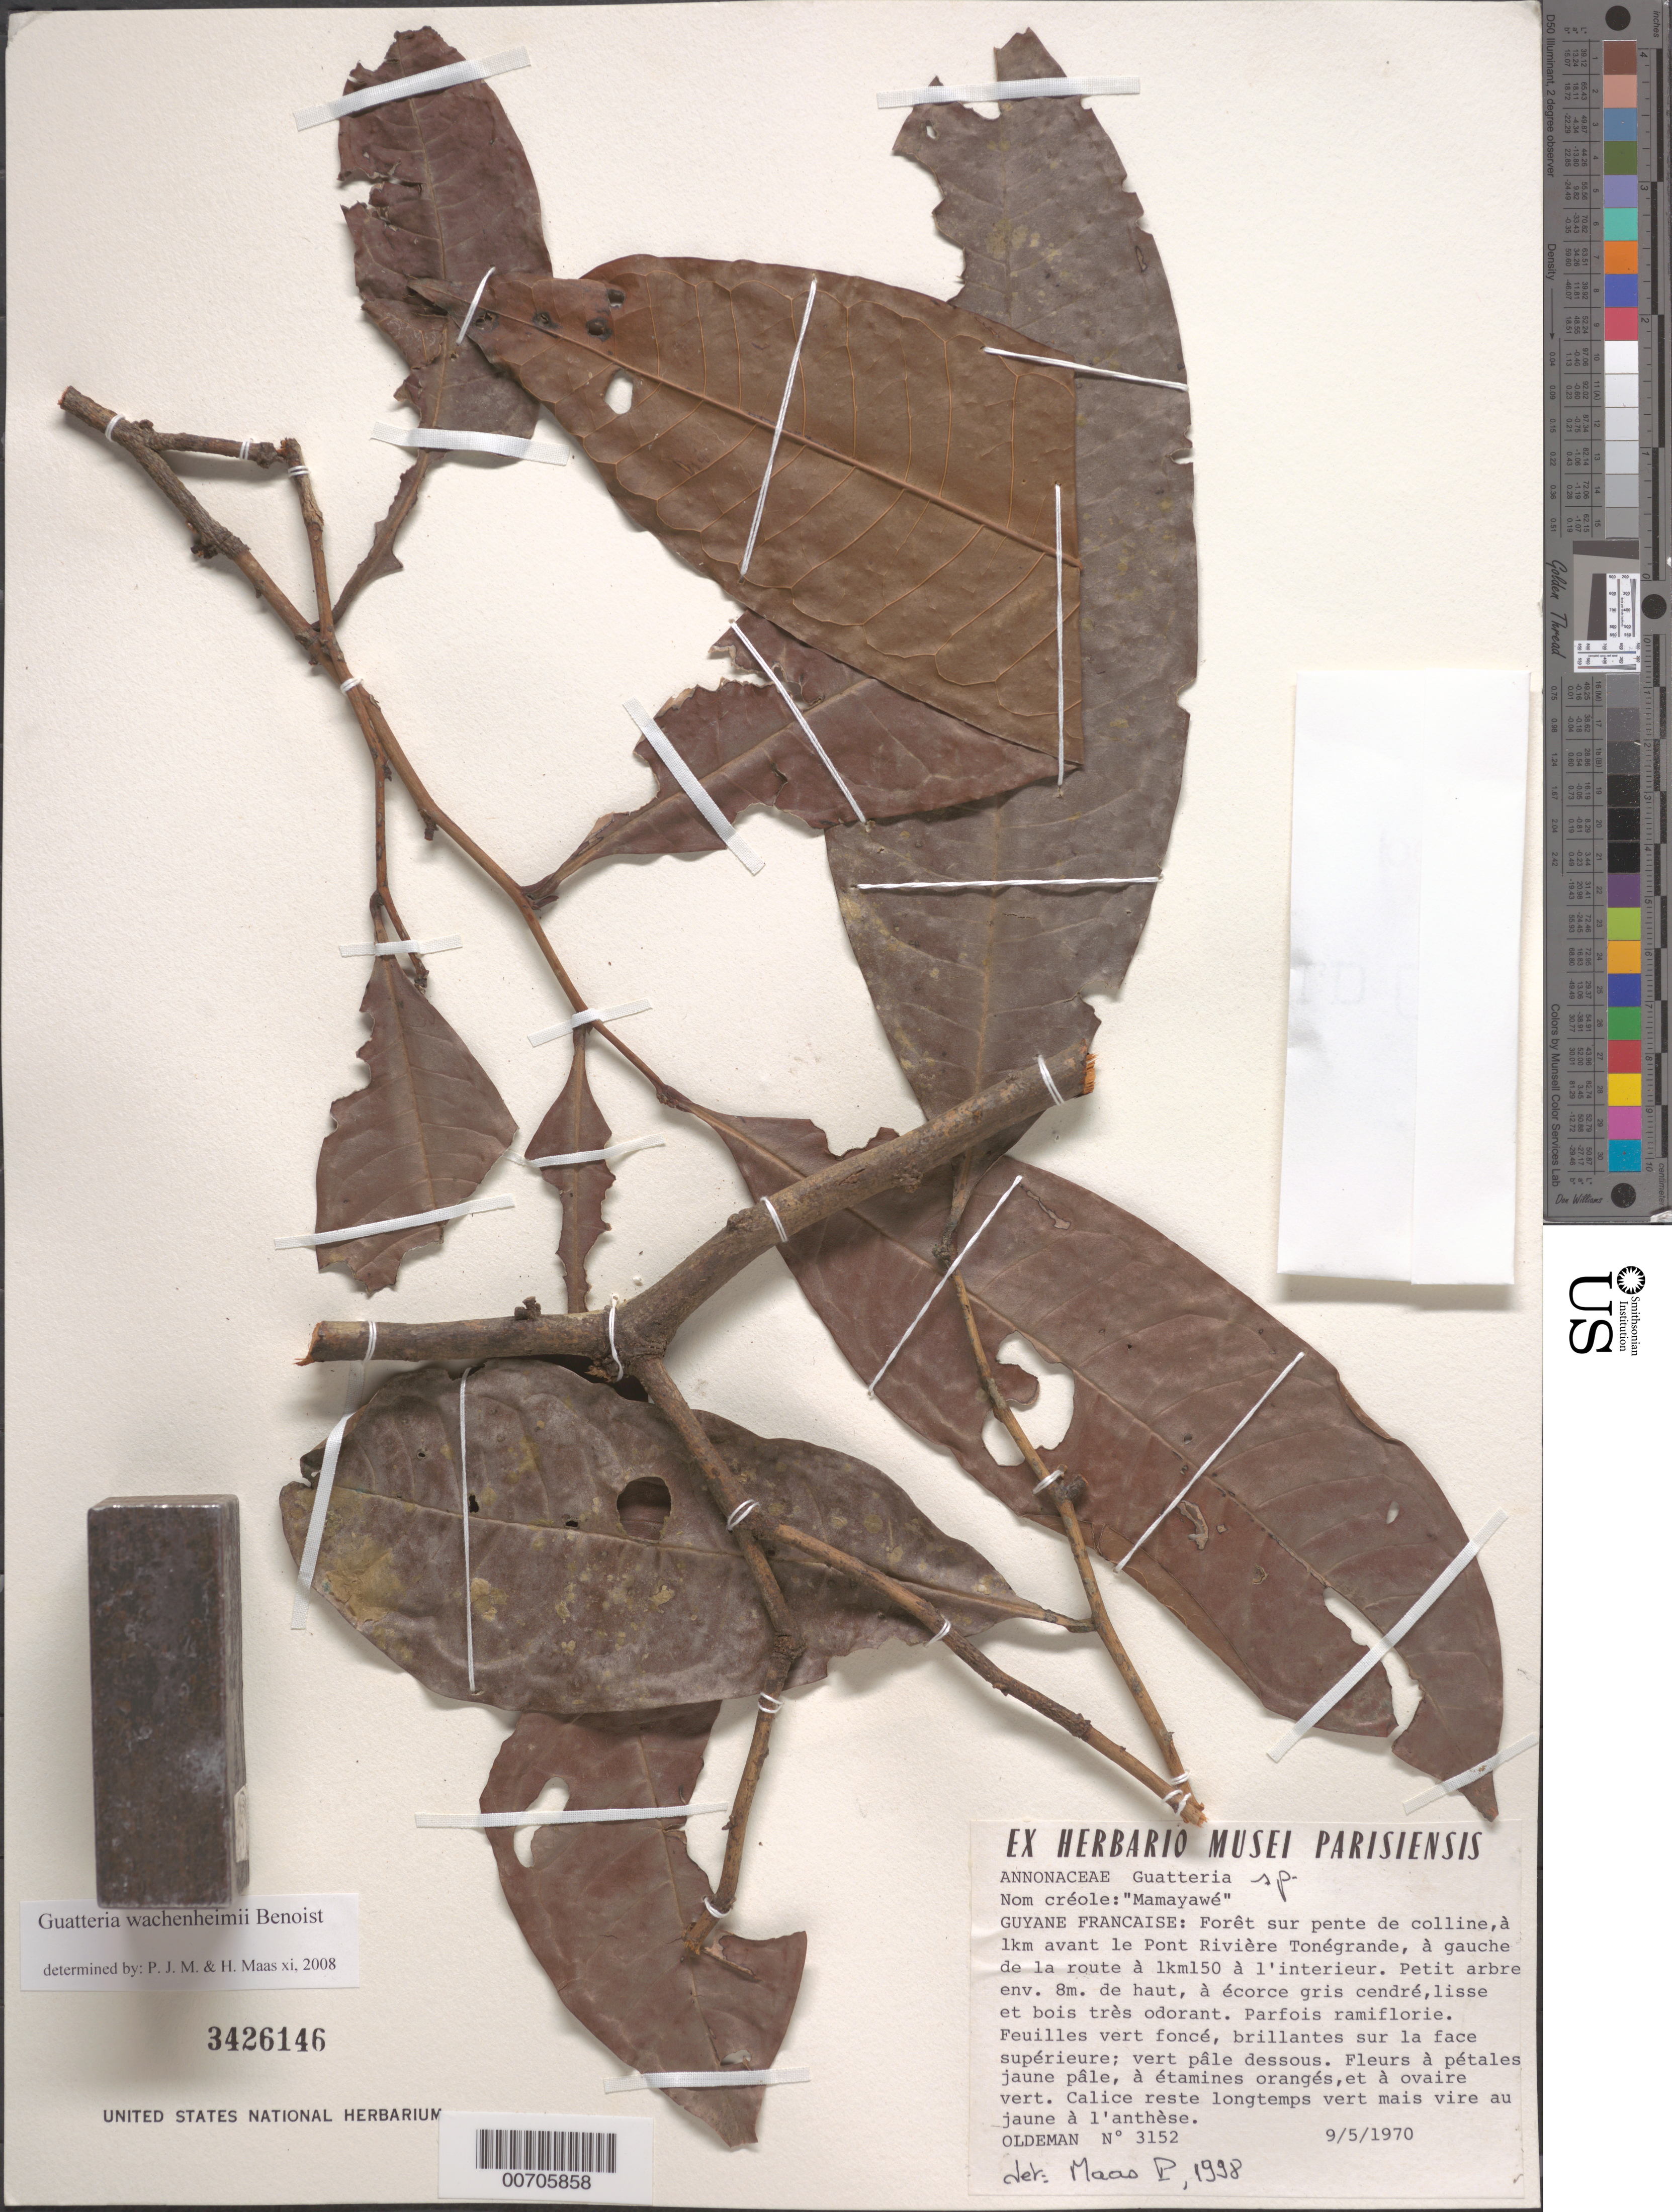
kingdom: Plantae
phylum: Tracheophyta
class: Magnoliopsida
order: Magnoliales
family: Annonaceae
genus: Guatteria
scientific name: Guatteria wachenheimii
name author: Benoist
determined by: Maas, Paul J.; Maas, H.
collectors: R. Oldeman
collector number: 3152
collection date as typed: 9-May-70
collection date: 1970-05-09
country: French Guiana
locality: Pont Riv. Tonegrande, 1 km avant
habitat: Forest on slope of hill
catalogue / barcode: US 3426146